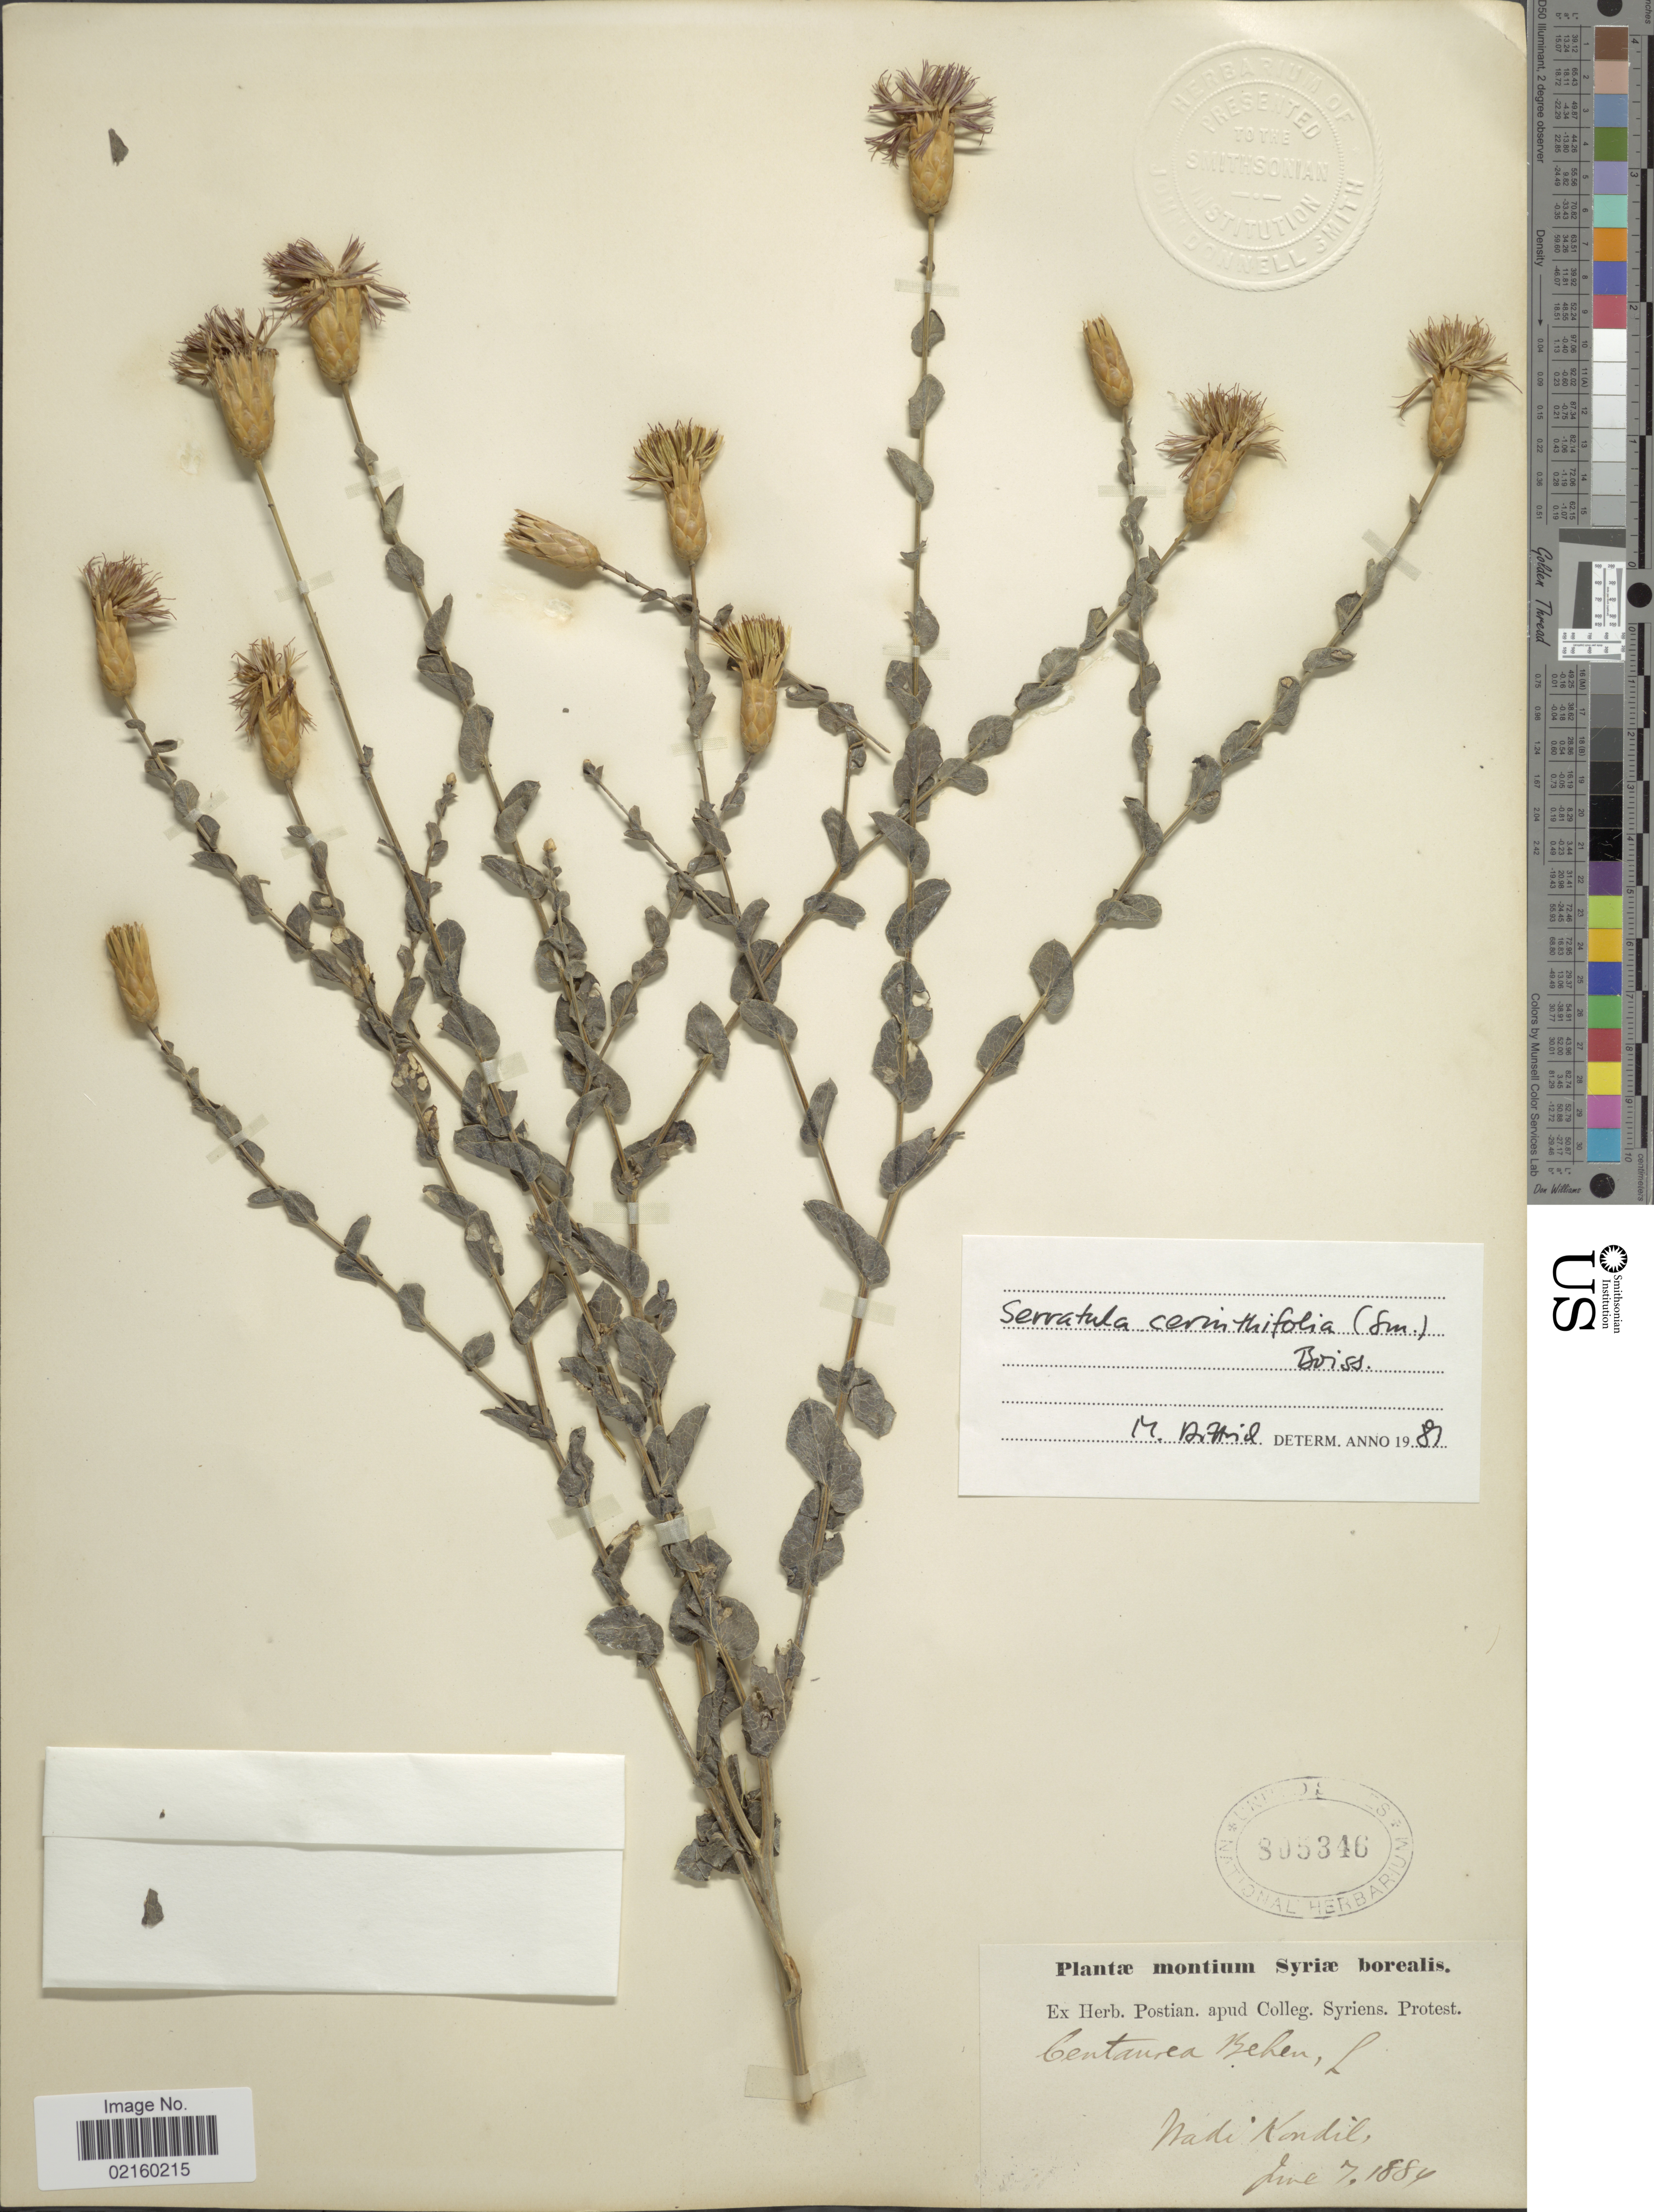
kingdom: Plantae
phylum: Tracheophyta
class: Magnoliopsida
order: Asterales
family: Asteraceae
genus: Serratula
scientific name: Serratula cerinthefolia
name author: Sibth. & Sm.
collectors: ex herb. Postian. apud Colleg. Syriens. Protest. USE "Fannie P. A. Shepard" (10308853) AS PRIMARY COLLECTOR INSTEAD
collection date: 1884-06-07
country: Syria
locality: Nade Kondil [interpreted]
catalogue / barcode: US 805346